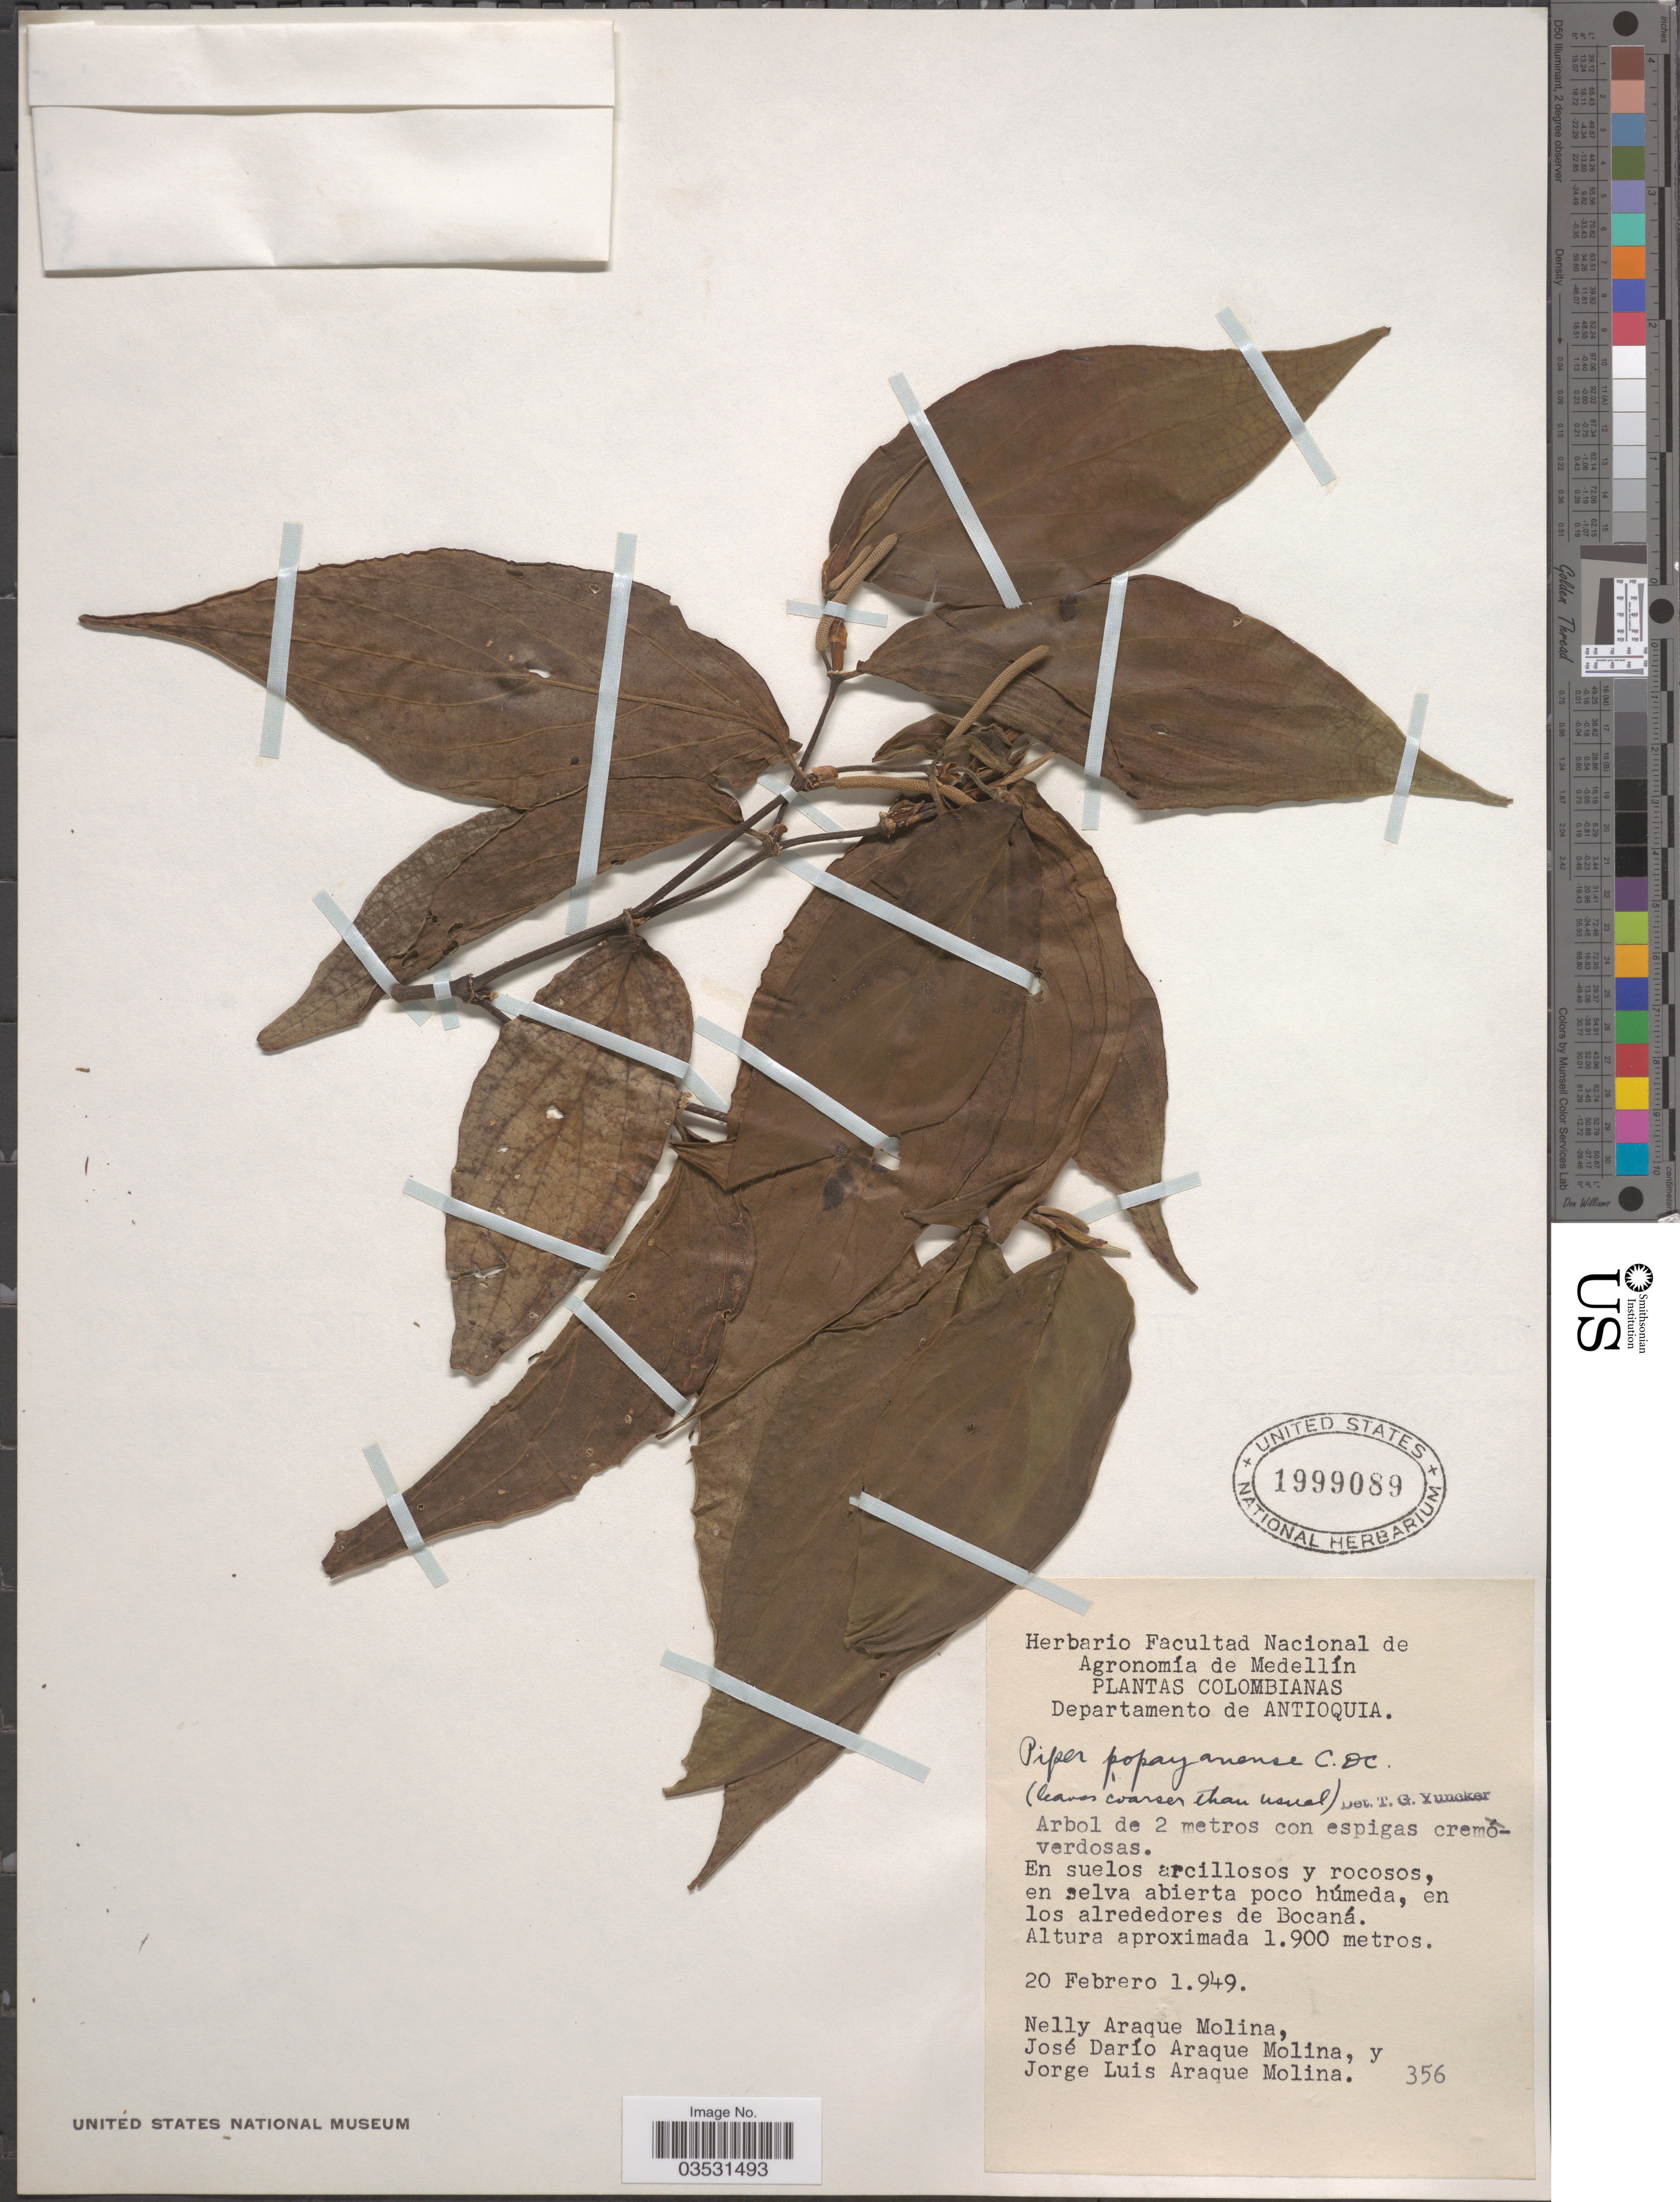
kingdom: Plantae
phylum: Tracheophyta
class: Magnoliopsida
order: Piperales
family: Piperaceae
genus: Piper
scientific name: Piper popayanense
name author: C. DC.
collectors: N. Molina, J. Araque Molina & J. Araque Molina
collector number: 356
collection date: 1949-02-20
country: Colombia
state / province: Antioquia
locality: Departamento de Antioquia. En los alrededores de Bocaná.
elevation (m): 1900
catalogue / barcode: US 1999089